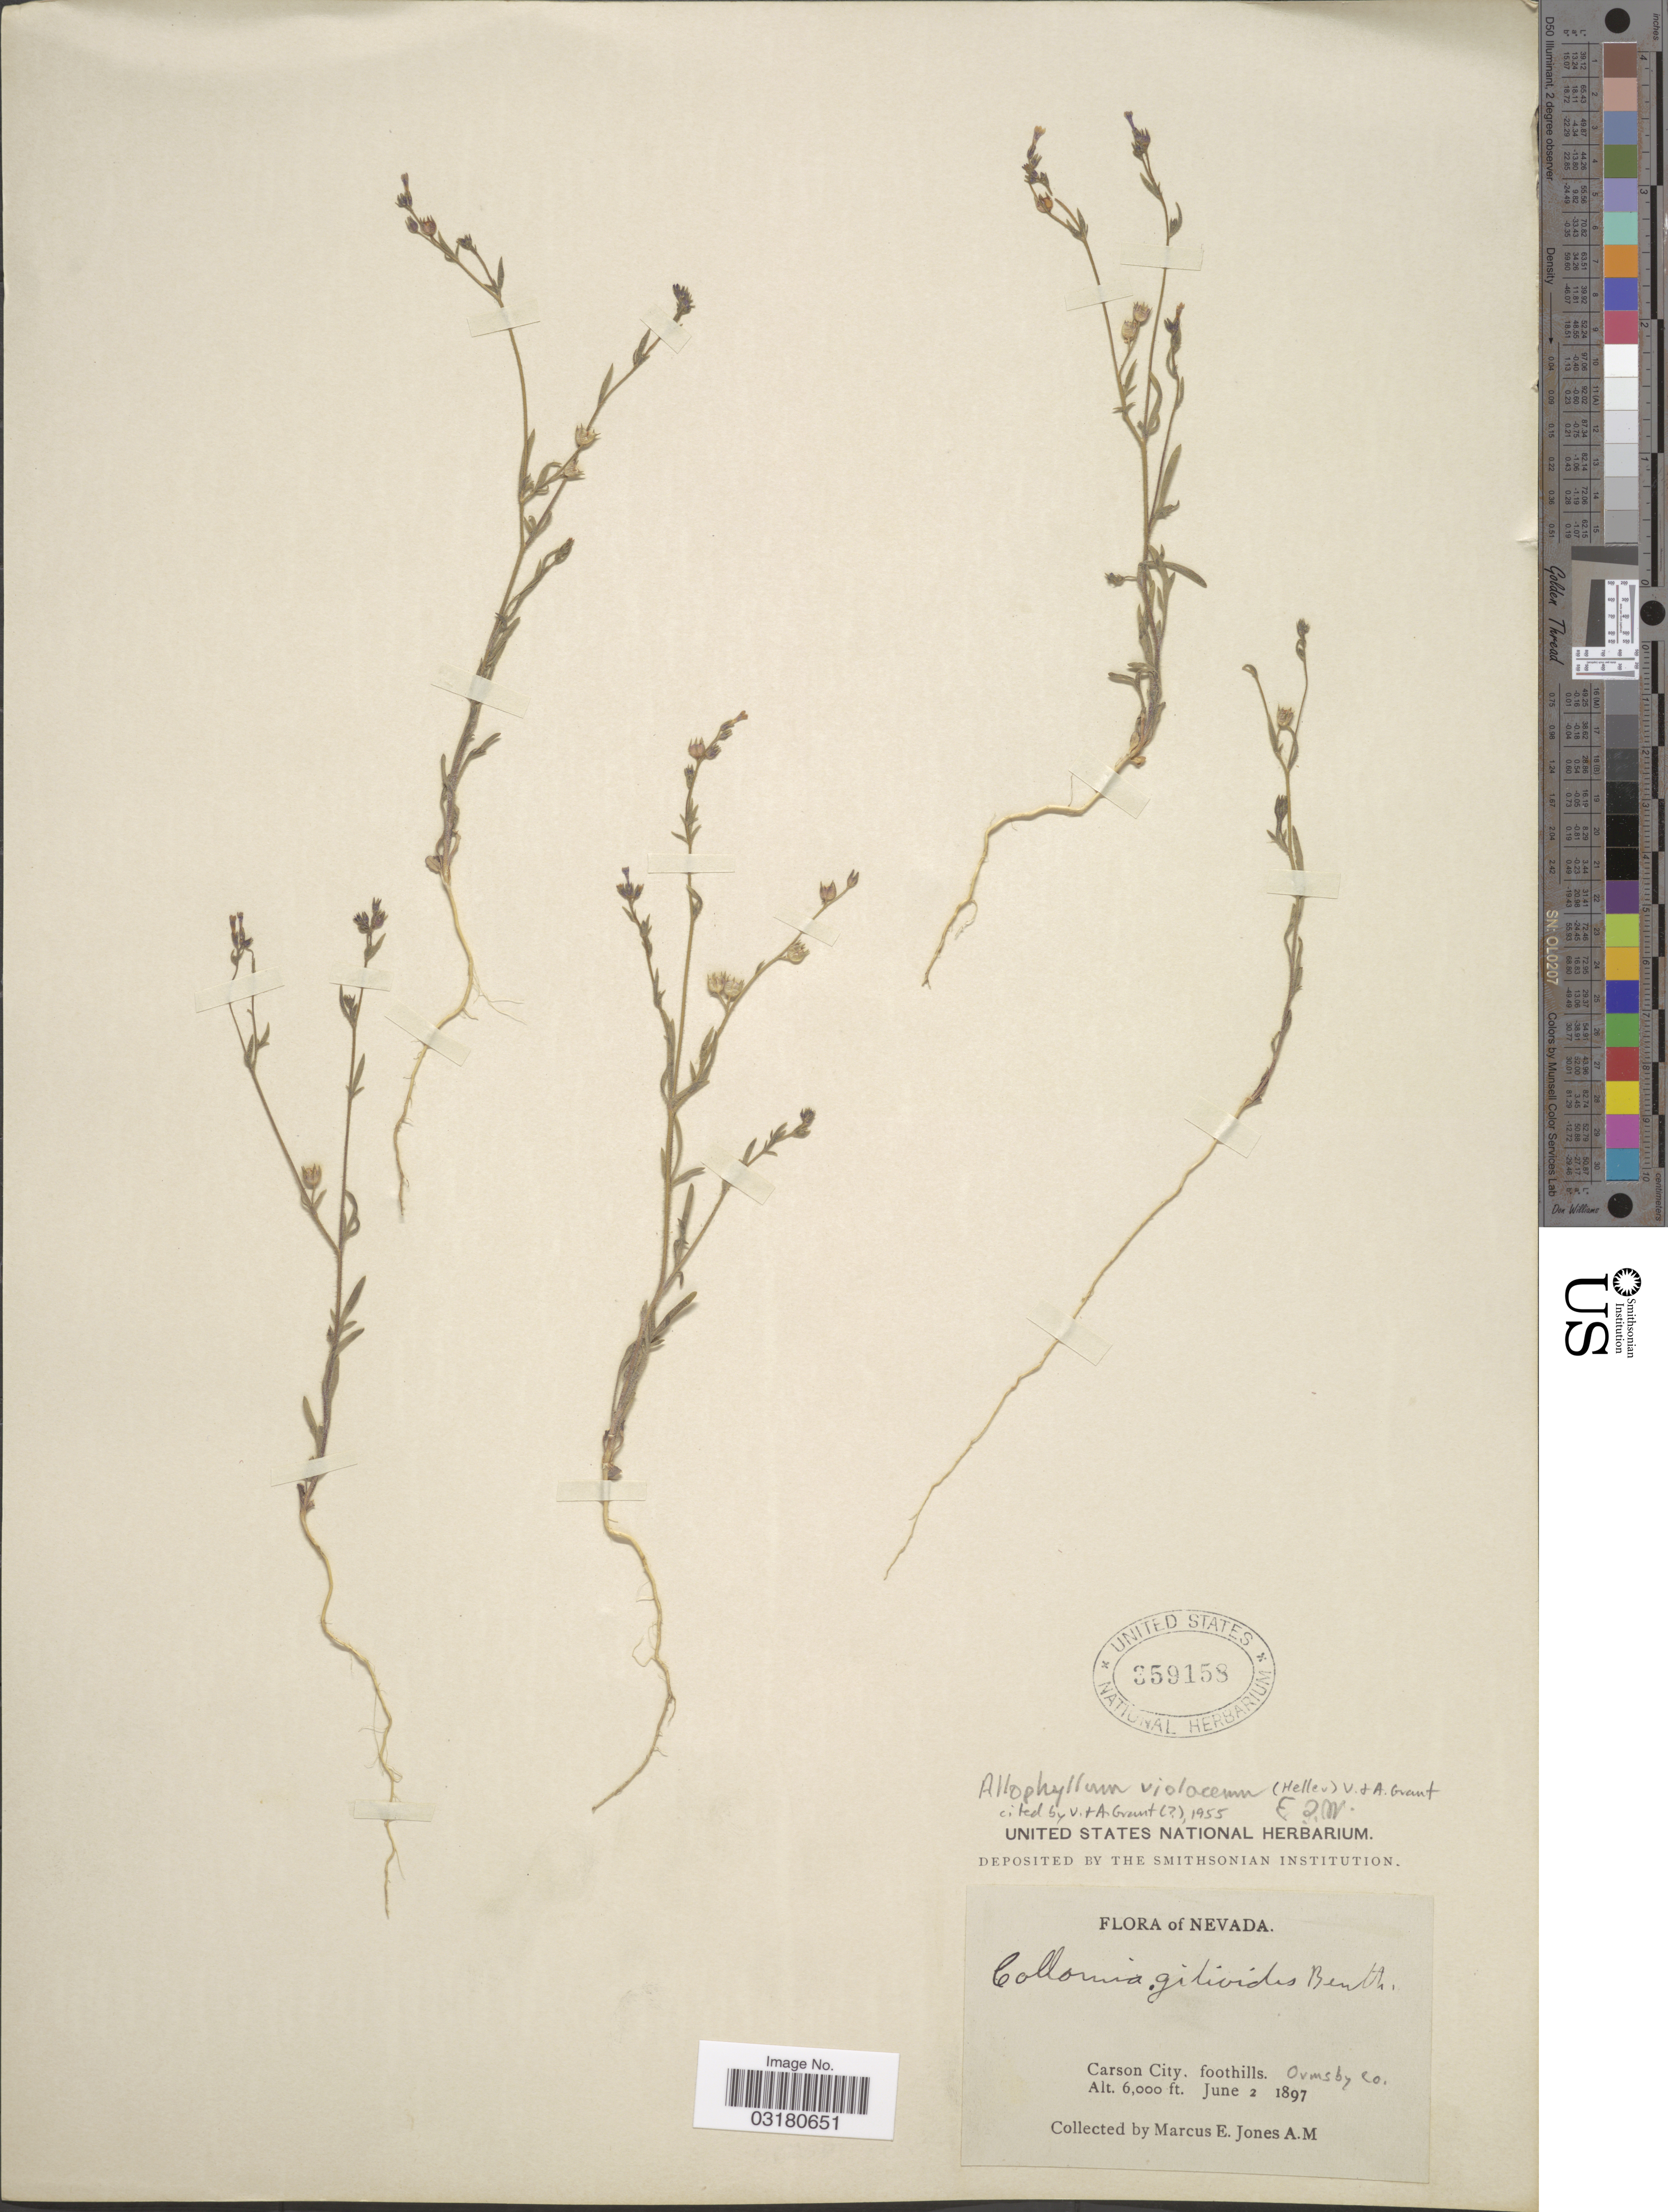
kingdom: Plantae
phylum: Tracheophyta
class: Magnoliopsida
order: Ericales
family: Polemoniaceae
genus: Allophyllum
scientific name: Allophyllum violaceum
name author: (A. Heller) A.D. Grant & V.E. Grant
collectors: M. E. Jones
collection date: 1897-06-02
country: United States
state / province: Nevada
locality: Carson City, foothills. Ormsby Co.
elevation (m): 1829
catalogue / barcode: US 359158